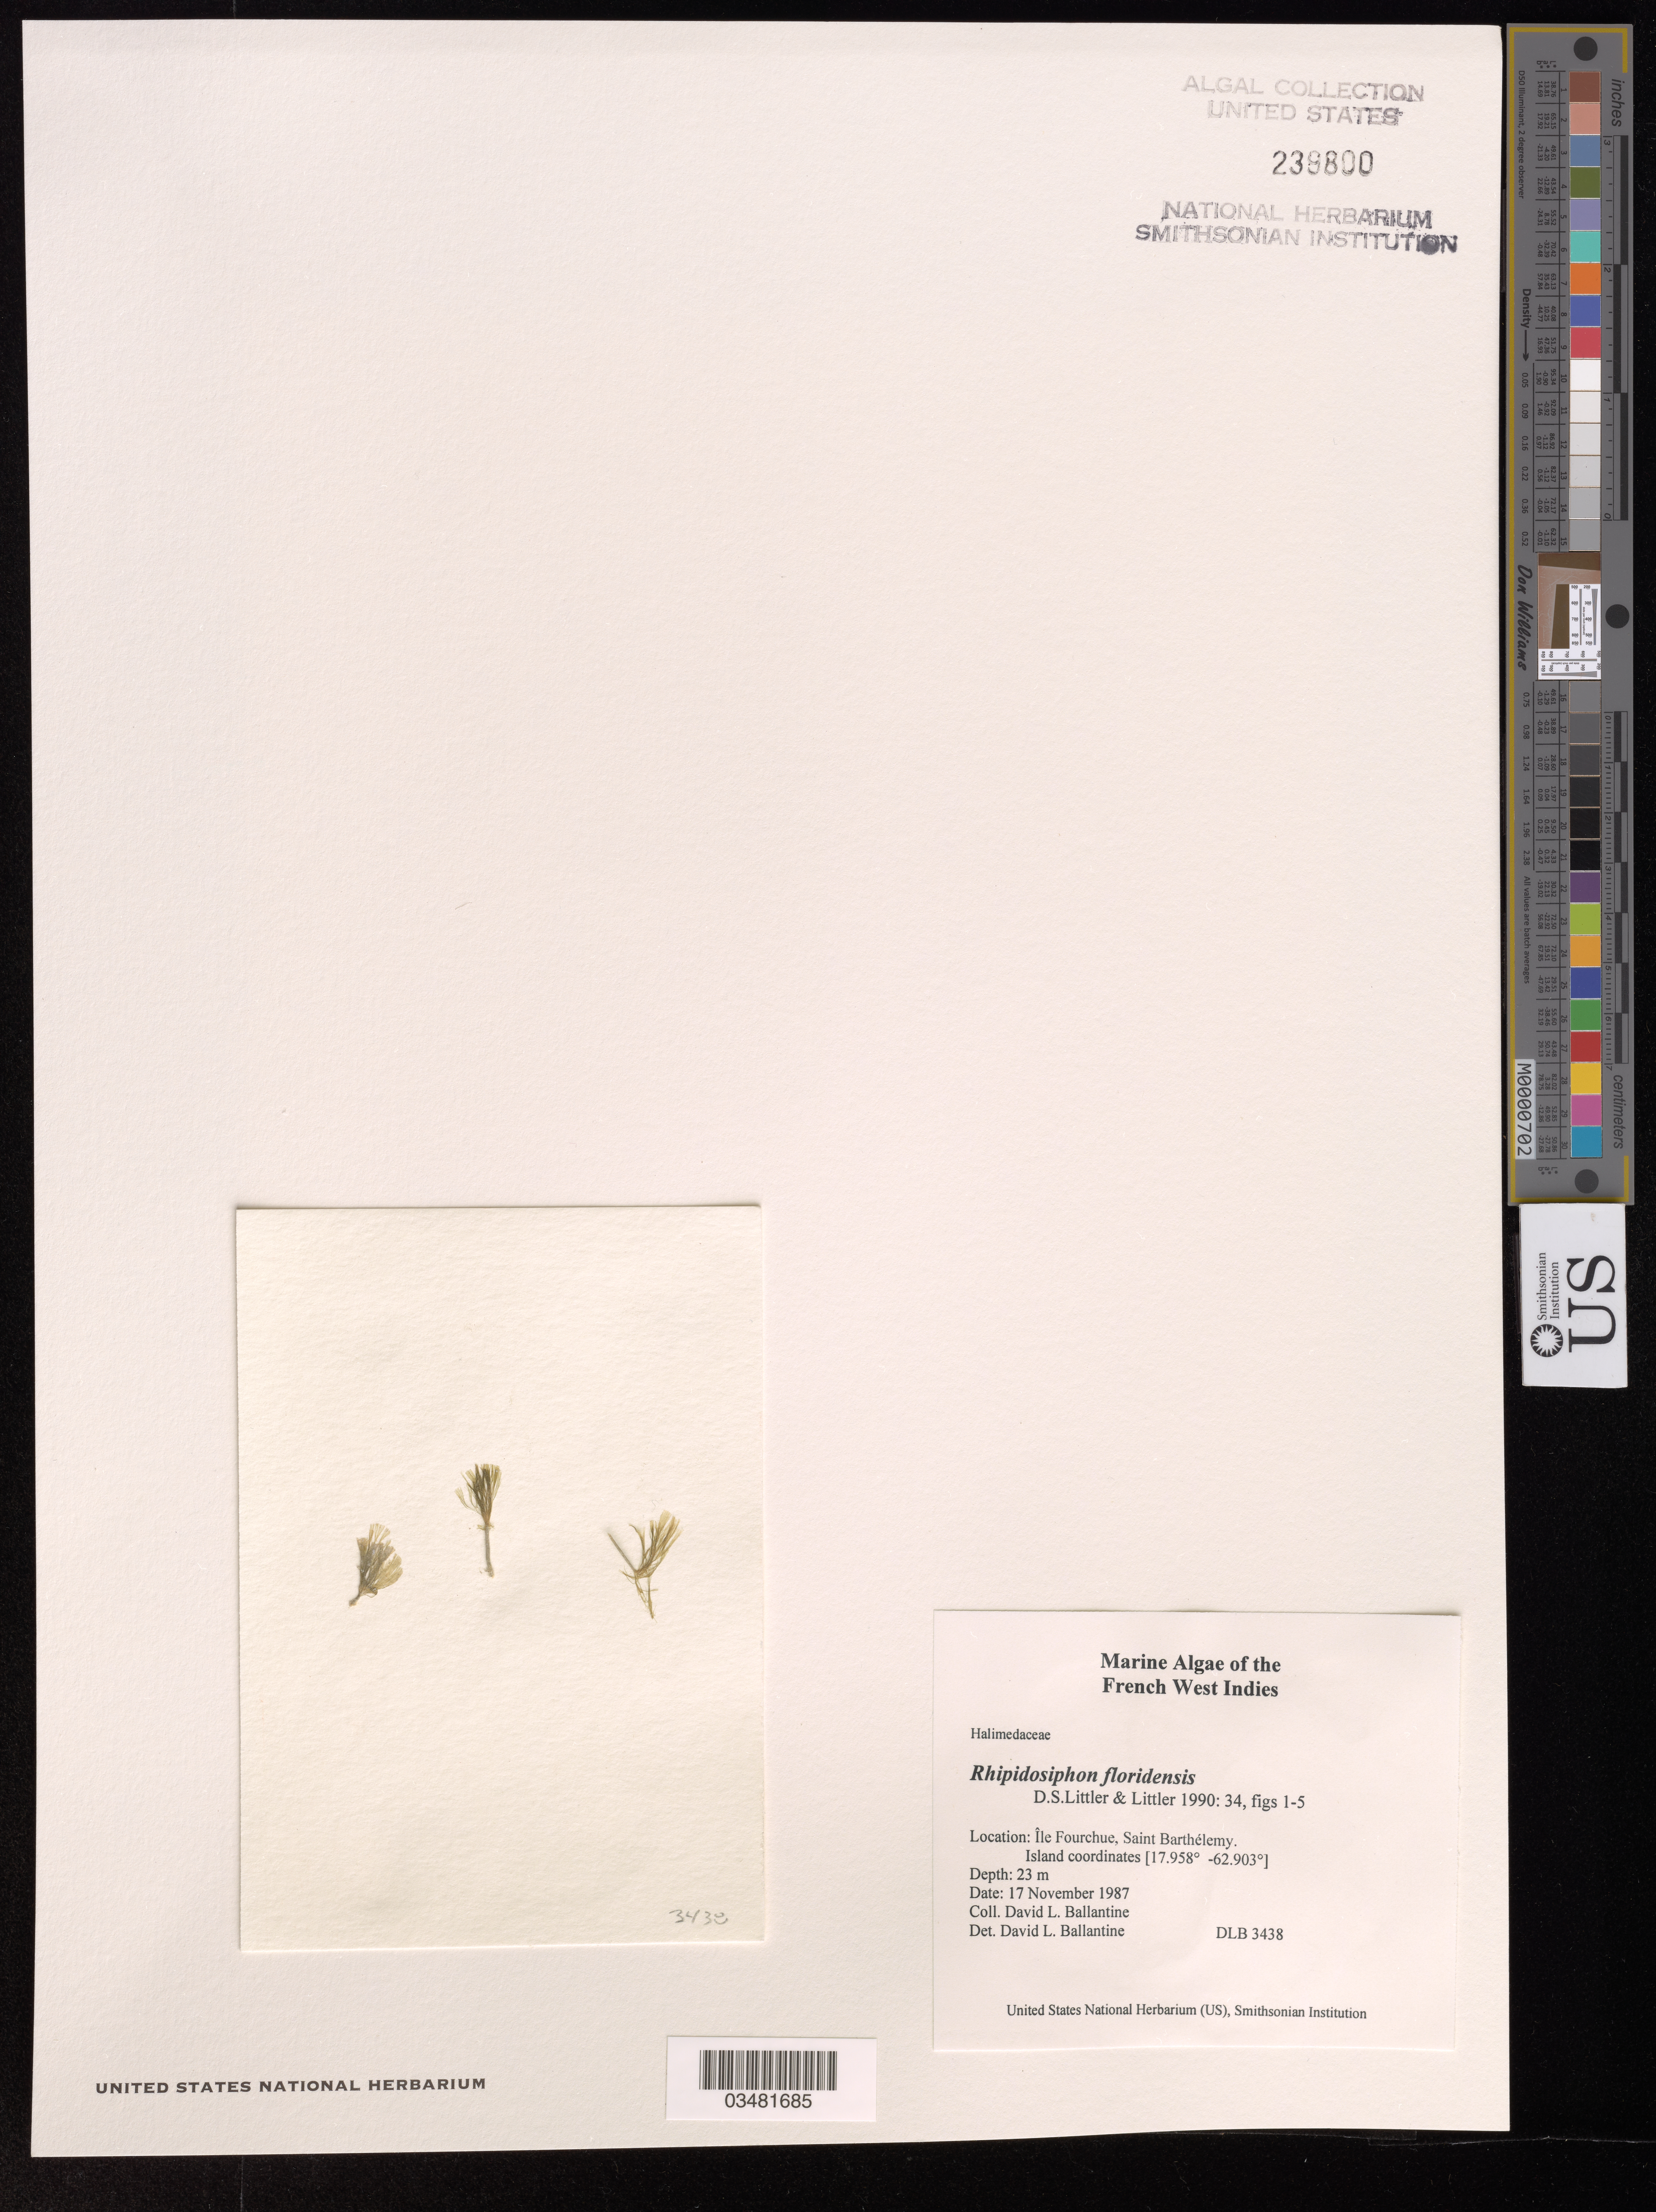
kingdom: Plantae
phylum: Chlorophyta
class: Ulvophyceae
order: Bryopsidales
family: Udoteaceae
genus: Rhipidosiphon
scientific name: Rhipidosiphon floridensis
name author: D.S. Littler & M.M. Littler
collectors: D.L. Ballantine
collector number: DLB 3438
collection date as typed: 17 Nov 1987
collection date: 1987-11-17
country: Saint Barthélemy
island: IIe Fourche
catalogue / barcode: US 239800